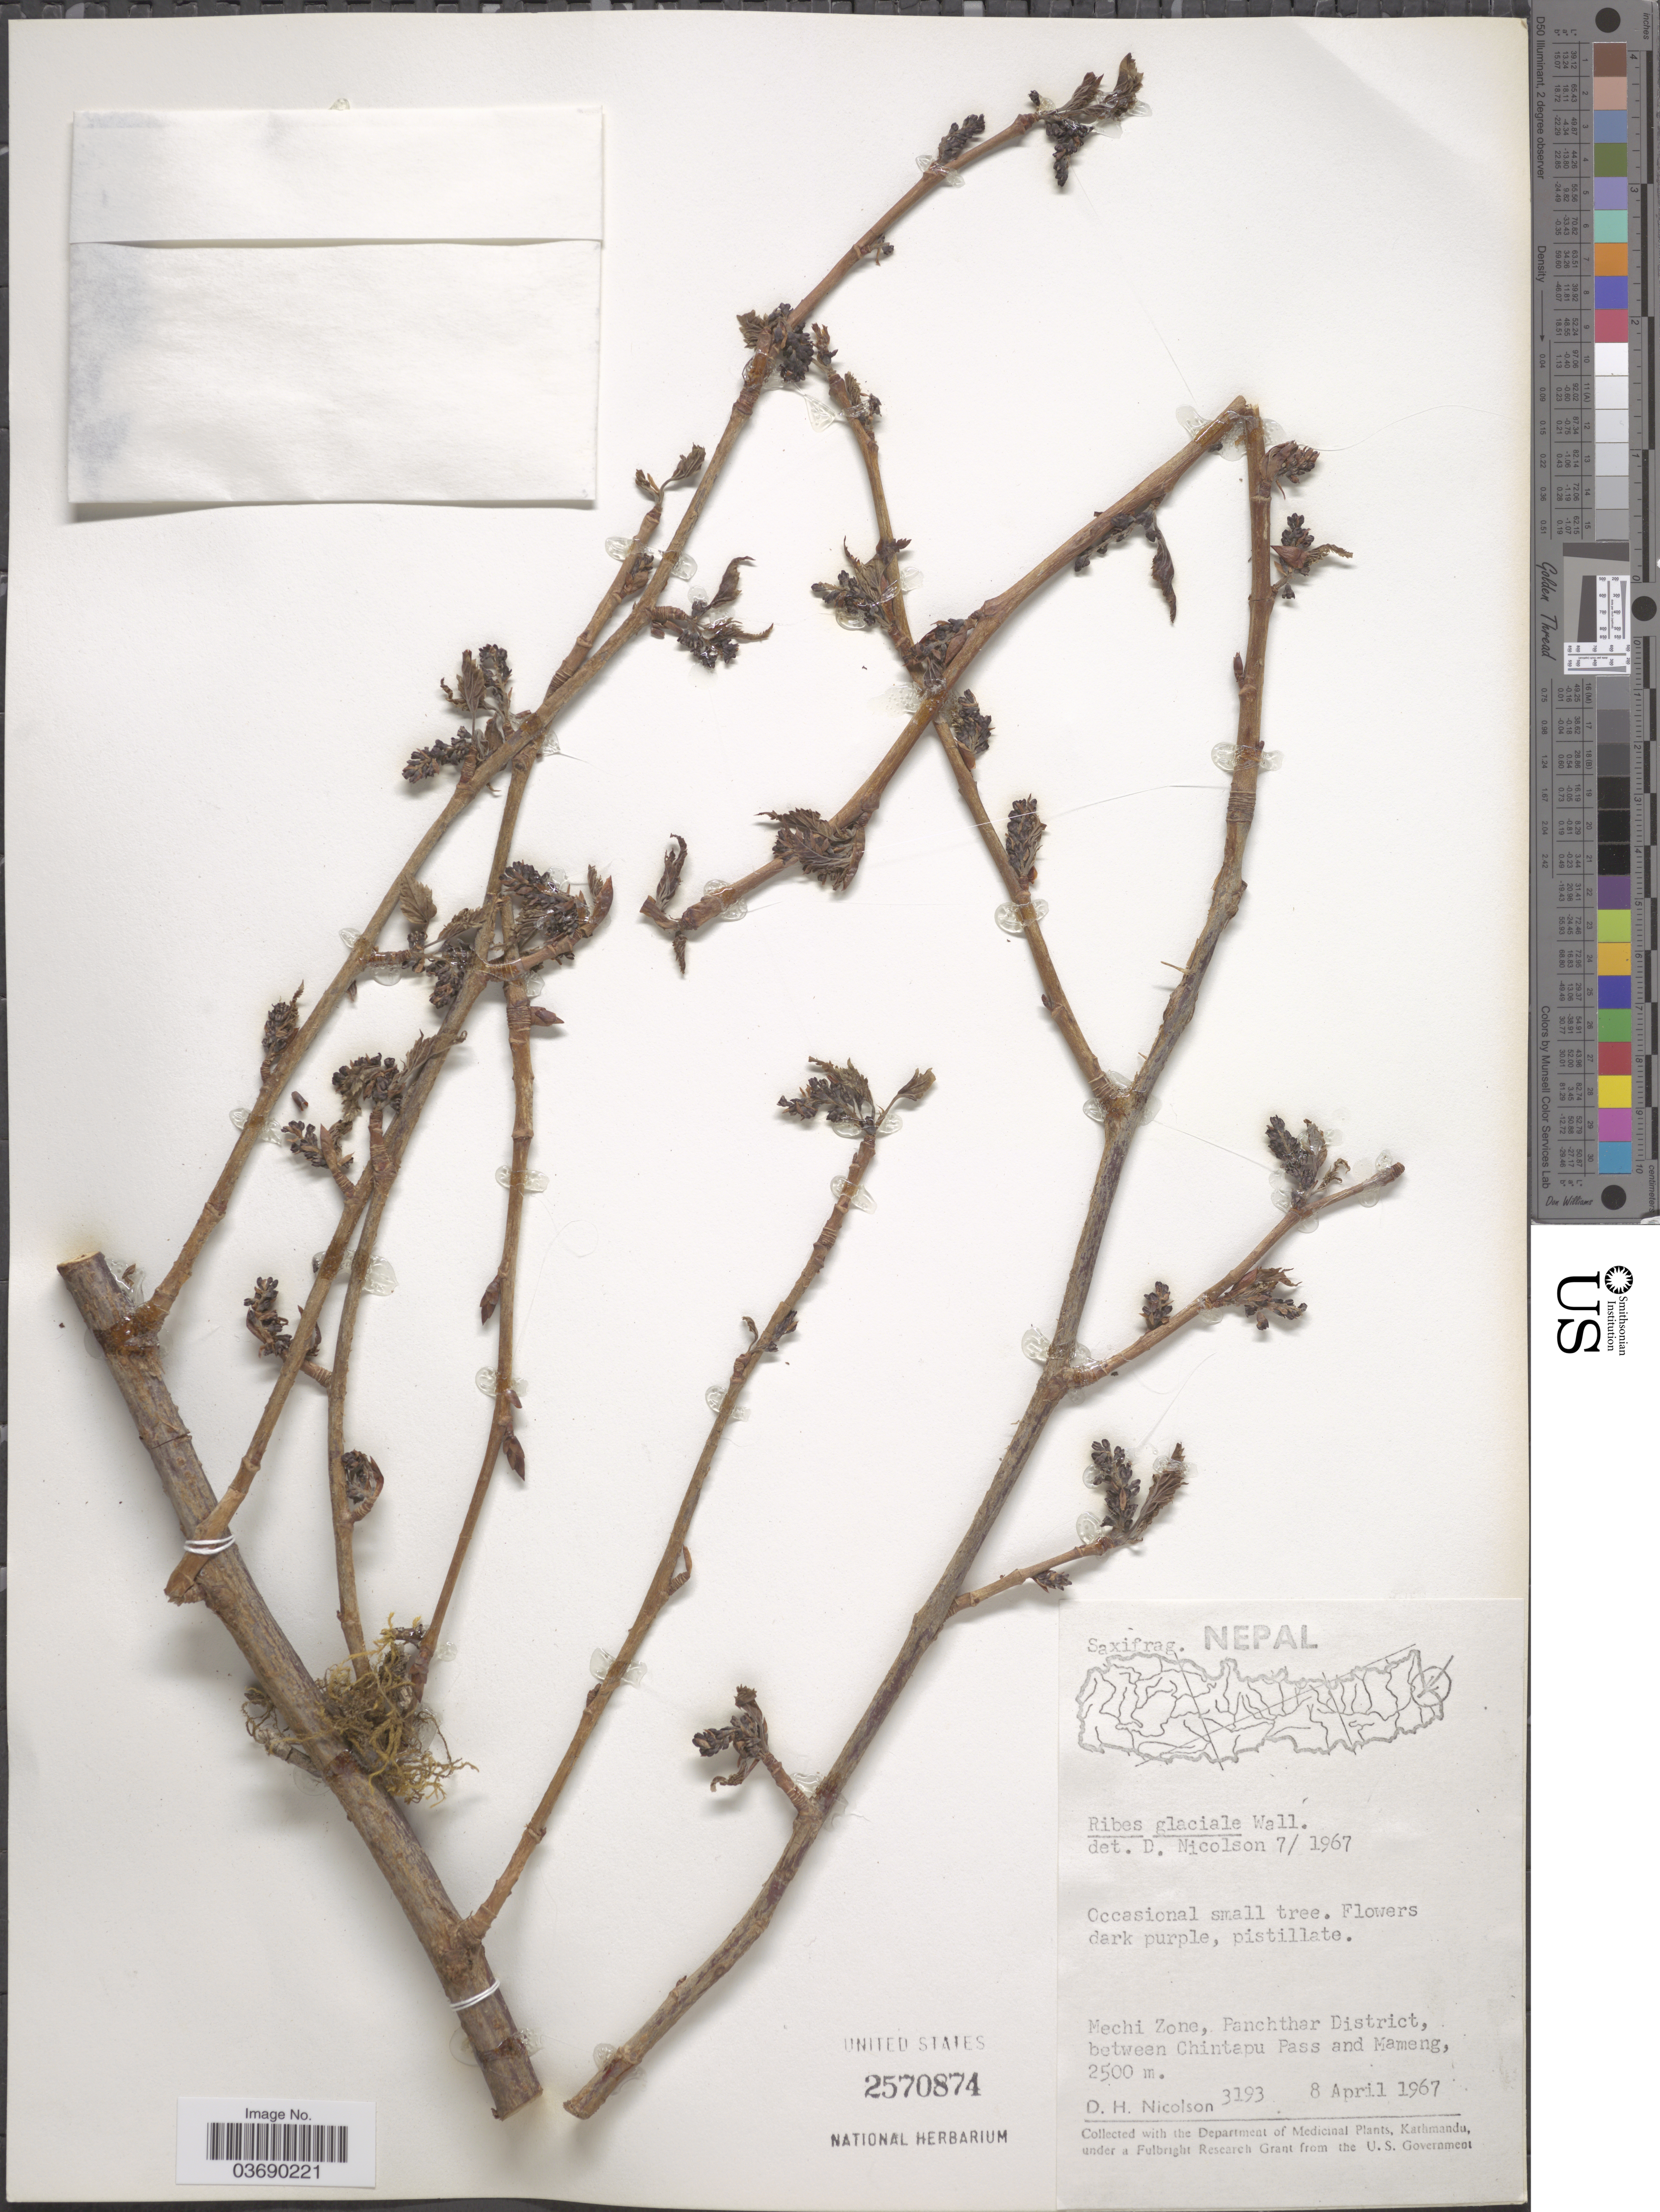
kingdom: Plantae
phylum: Tracheophyta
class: Magnoliopsida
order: Saxifragales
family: Grossulariaceae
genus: Ribes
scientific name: Ribes glaciale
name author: Wall.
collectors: D. H. Nicolson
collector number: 3193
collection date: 1967-04-08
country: Nepal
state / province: Mechi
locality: Mechi Zone, Panchthar District, between Chintapu Pass and Mameng.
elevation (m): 2500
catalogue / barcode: US 2570874